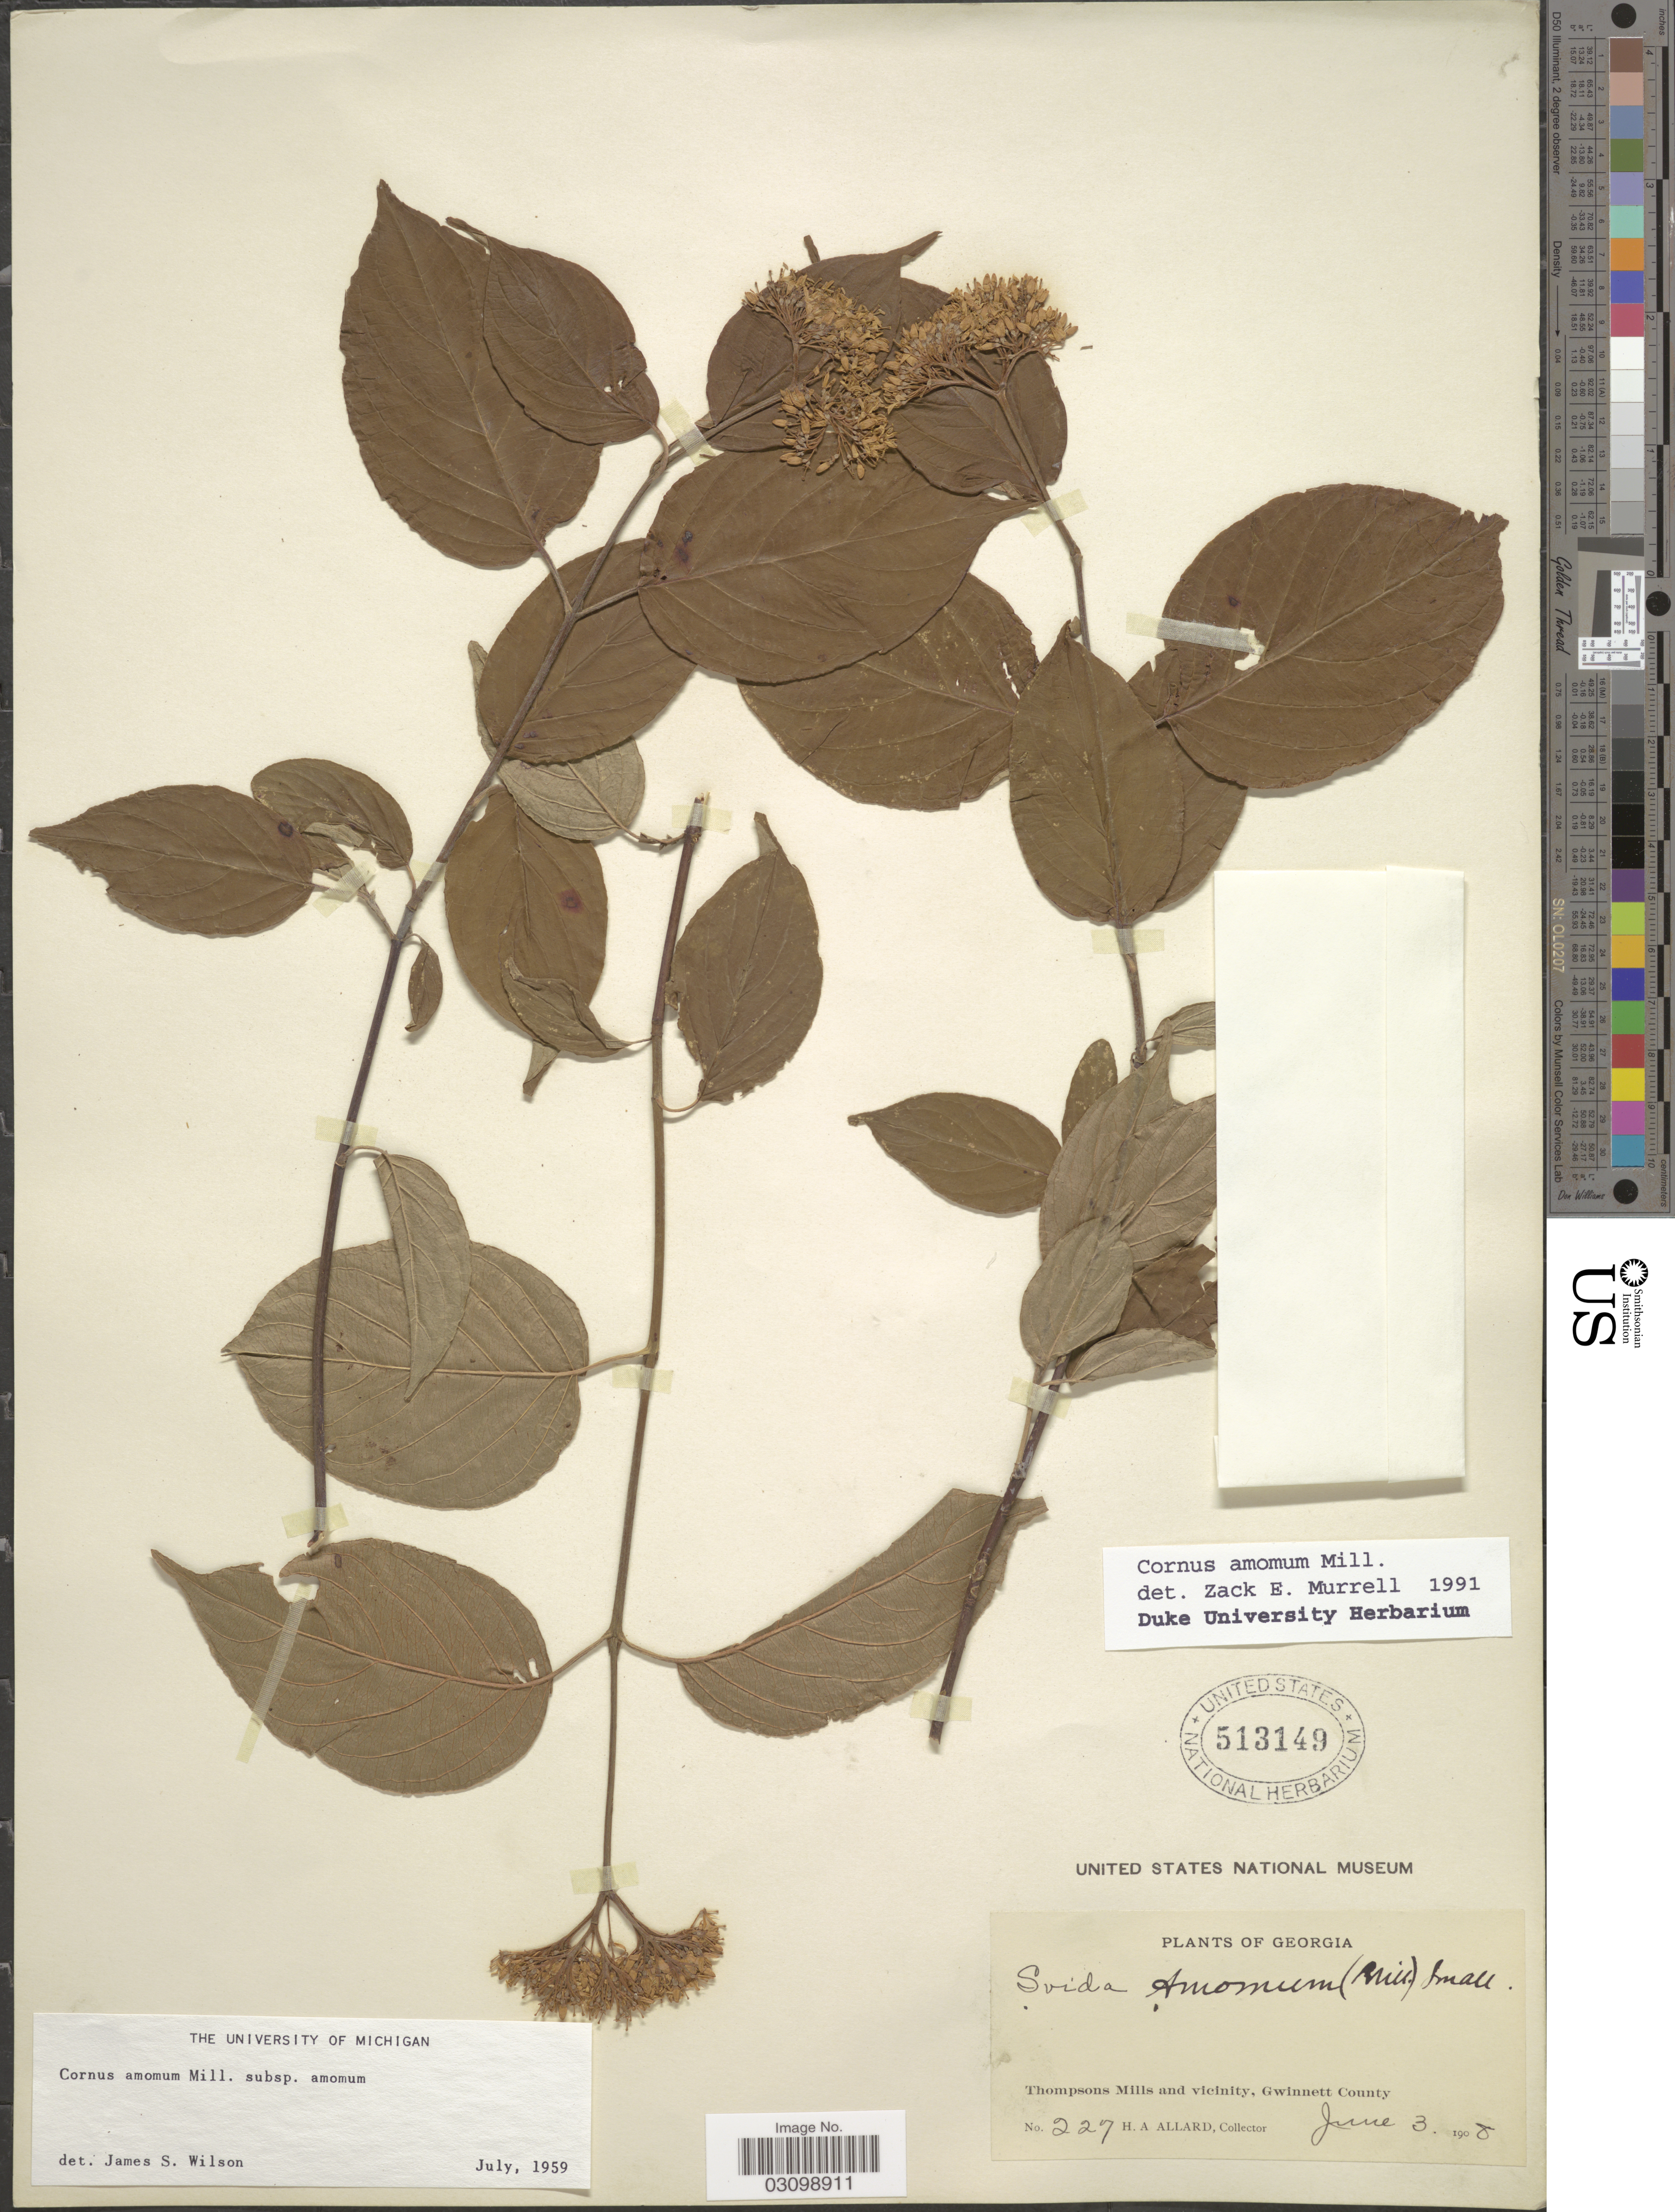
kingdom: Plantae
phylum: Tracheophyta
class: Magnoliopsida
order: Cornales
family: Cornaceae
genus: Cornus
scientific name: Cornus amomum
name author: Mill.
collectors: H. A. Allard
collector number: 227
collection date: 1908-06-03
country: United States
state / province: Georgia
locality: Thompsons Mills and vicinity, Gwinnett County.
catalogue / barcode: US 513149